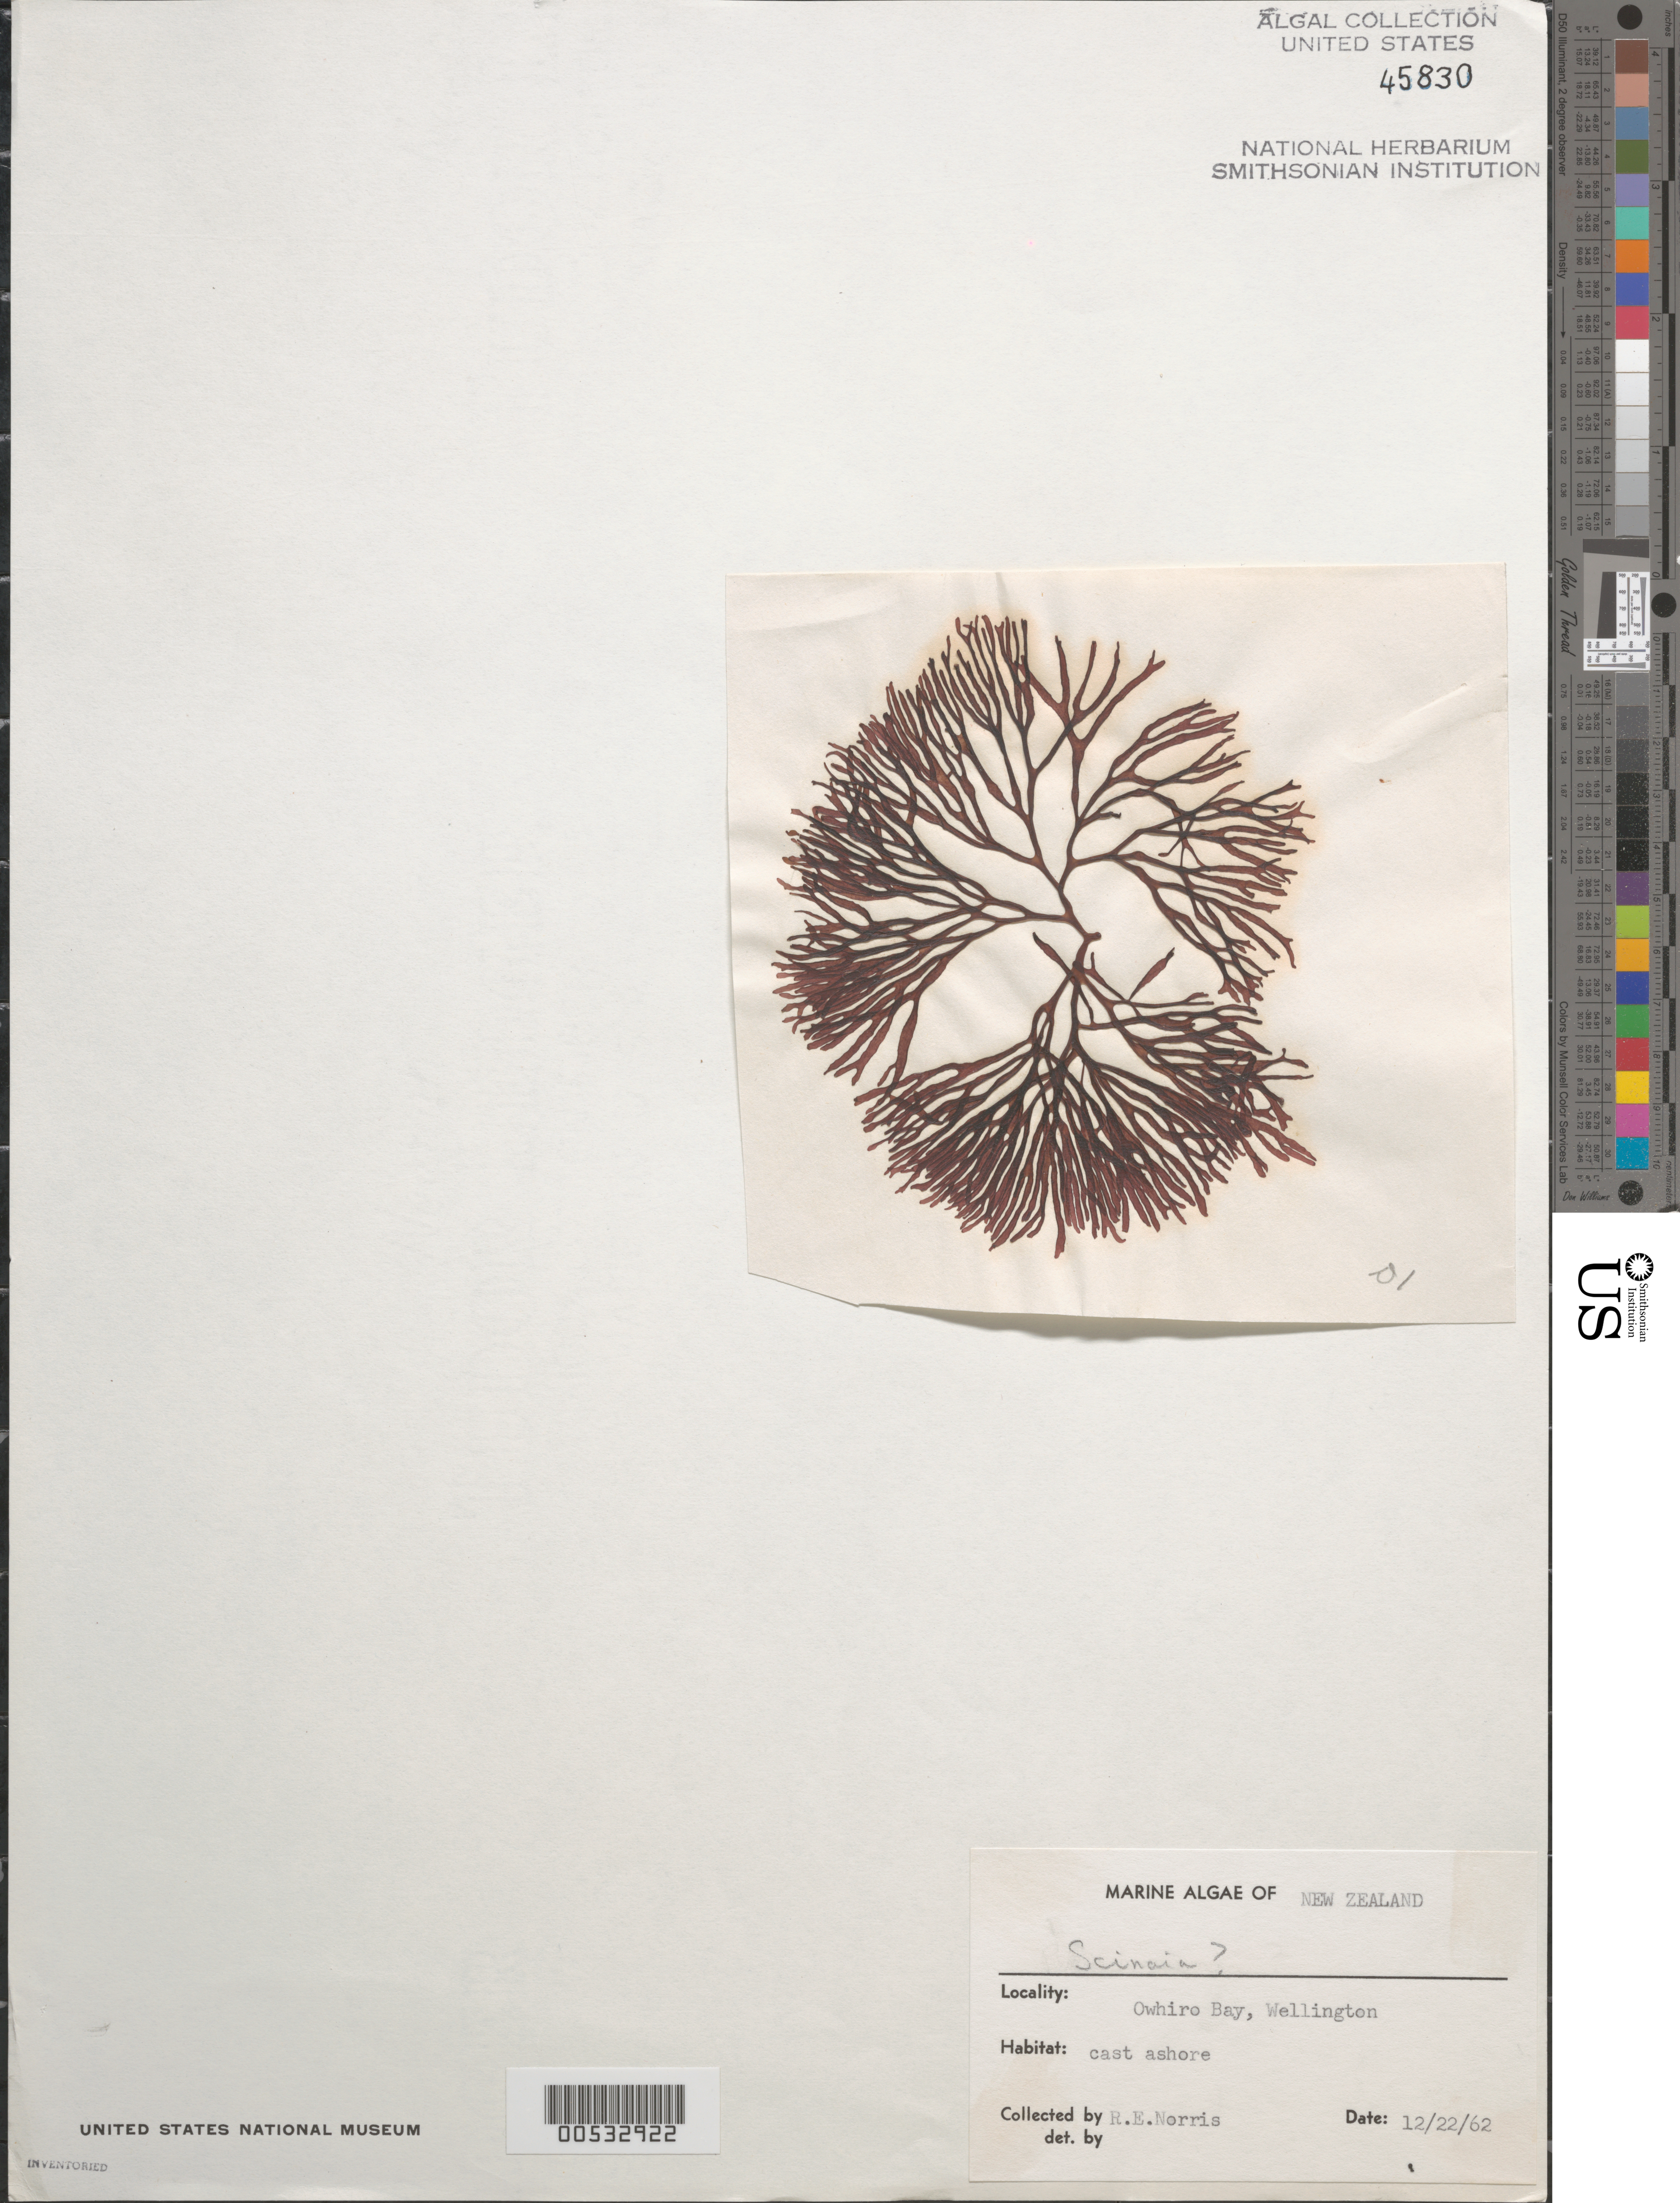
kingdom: Plantae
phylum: Rhodophyta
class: Florideophyceae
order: Nemaliales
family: Scinaiaceae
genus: Scinaia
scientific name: Scinaia sp.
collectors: R. E. Norris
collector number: D1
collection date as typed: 22 Dec 1962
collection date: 1962-12-22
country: New Zealand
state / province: Wellington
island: North Island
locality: Owhiro Bay, Wellington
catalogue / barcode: US 45830